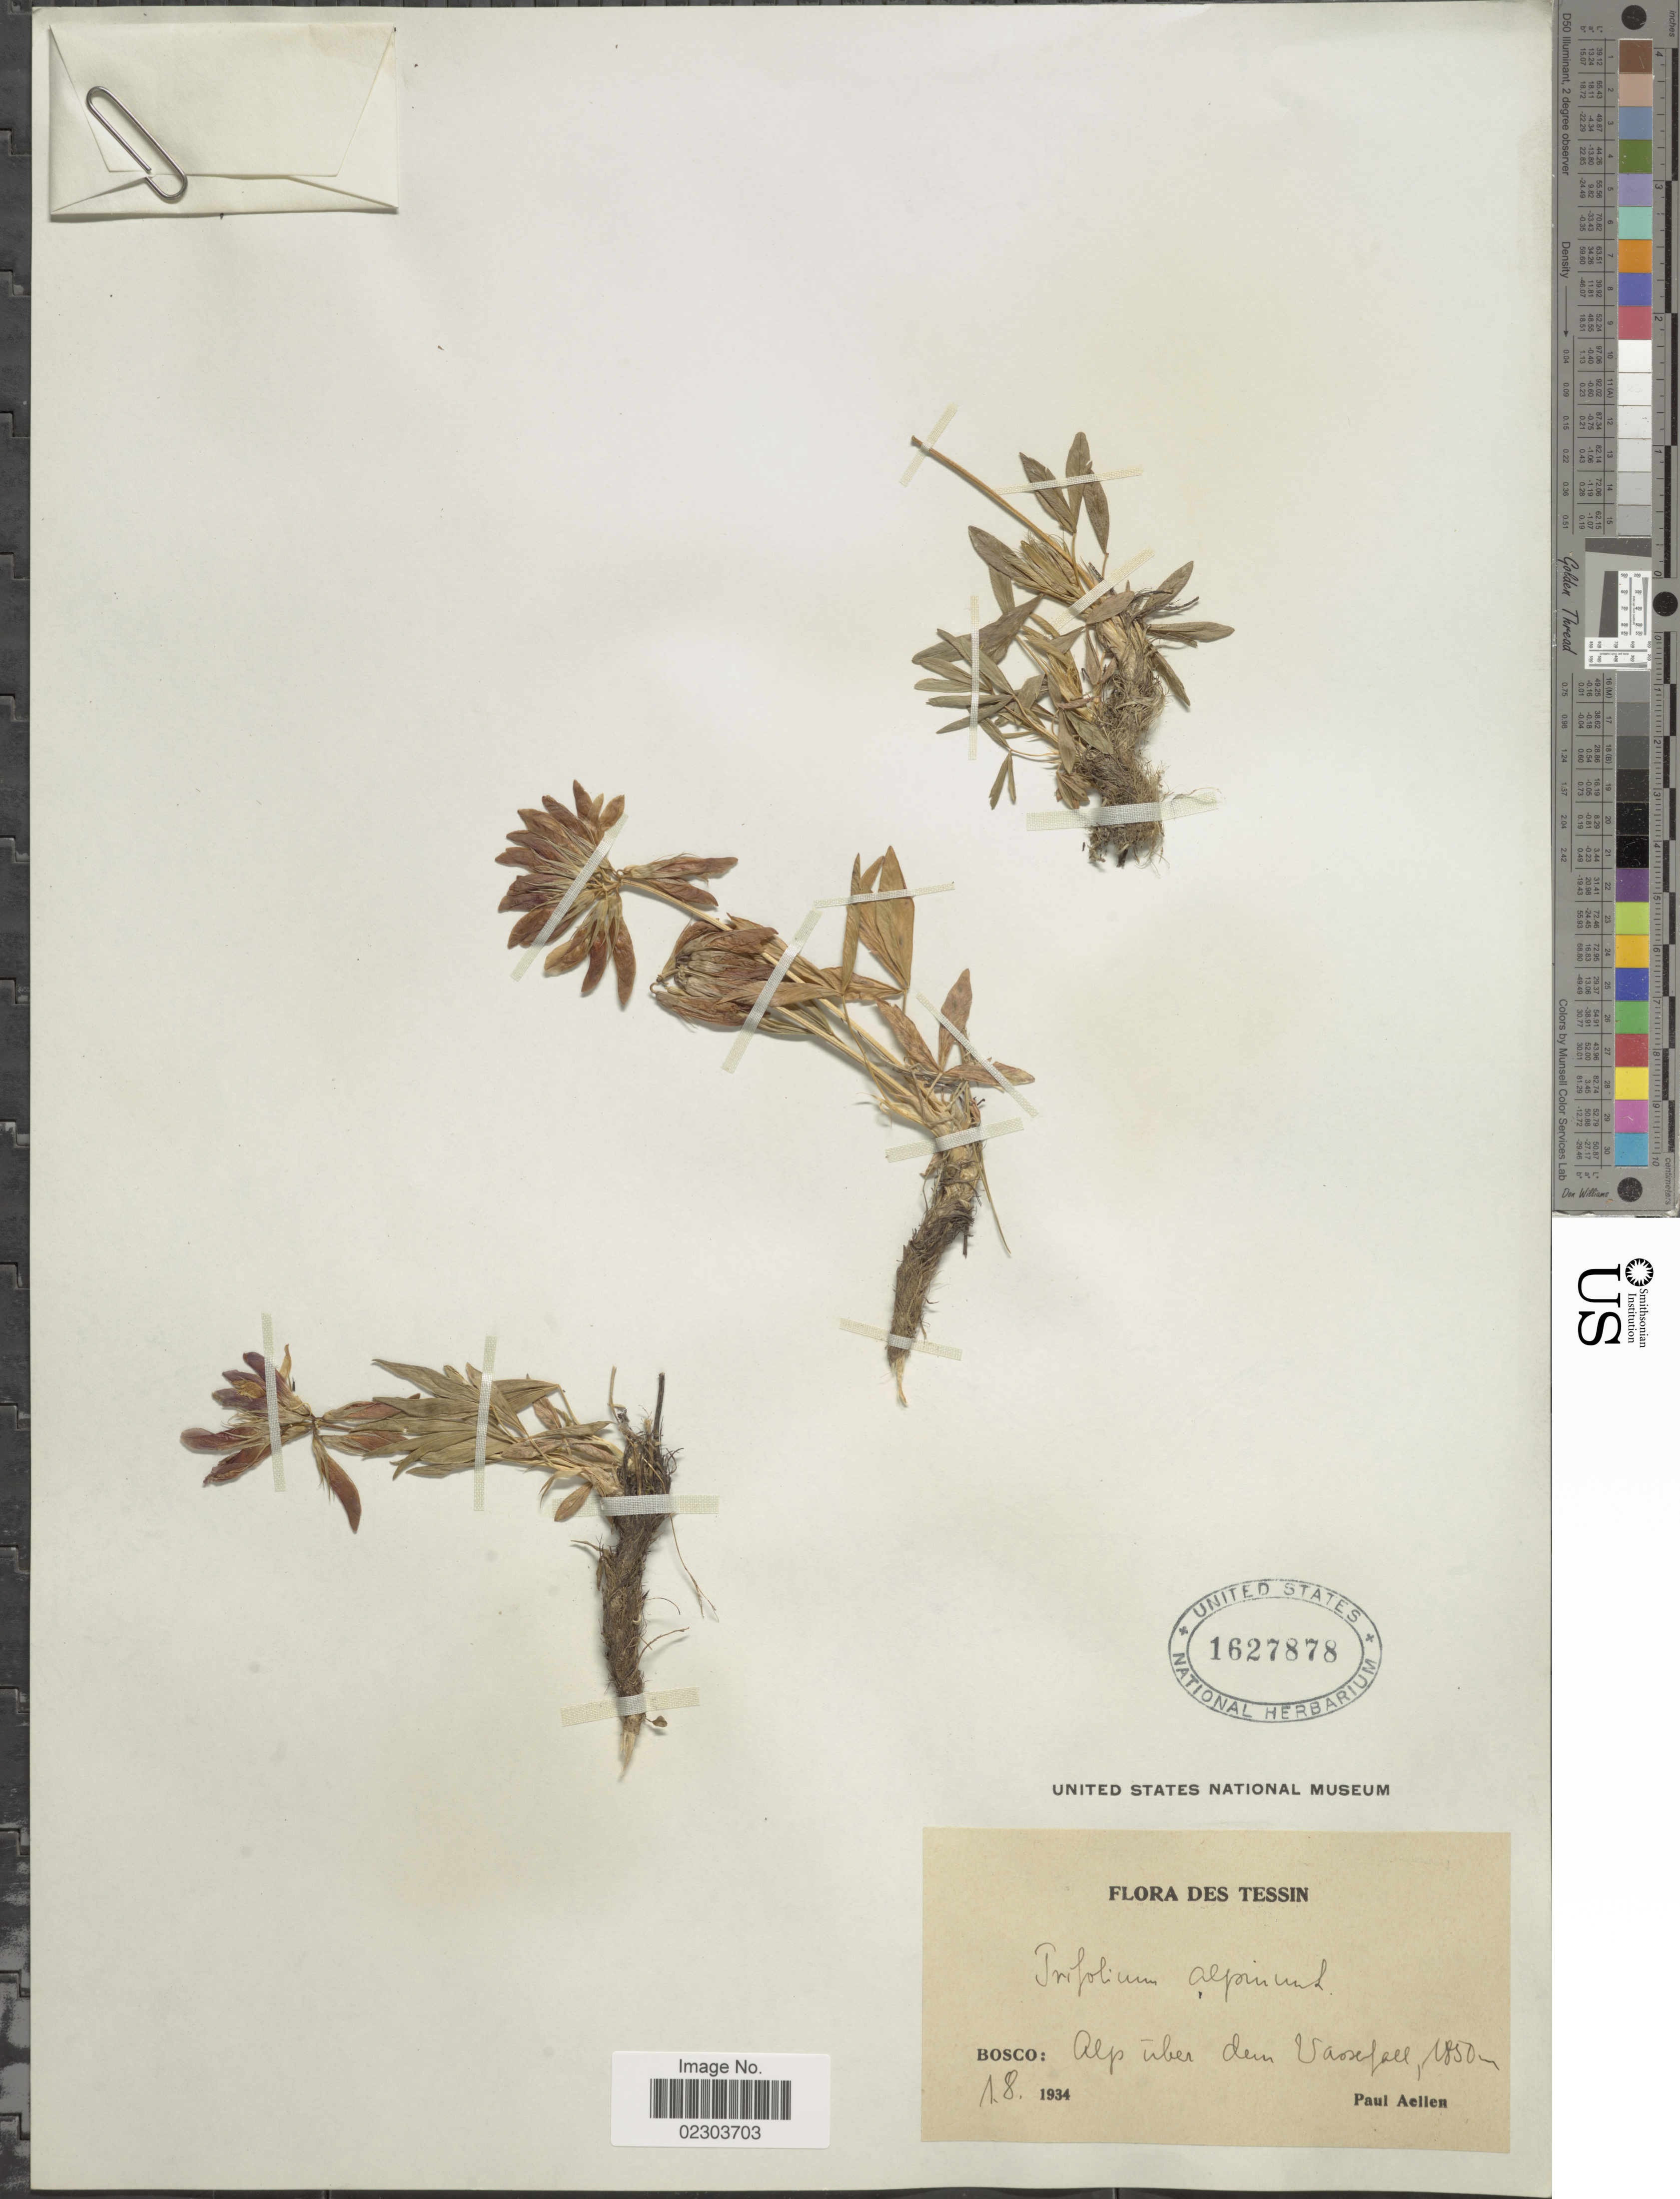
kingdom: Plantae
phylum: Tracheophyta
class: Magnoliopsida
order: Fabales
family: Fabaceae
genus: Trifolium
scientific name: Trifolium alpinum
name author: L.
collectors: P. Aellen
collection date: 1934-08-01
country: Switzerland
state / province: Ticino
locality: Bosco: alp über den Wasserfall, des Tessin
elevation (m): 1850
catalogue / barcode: US 1627878